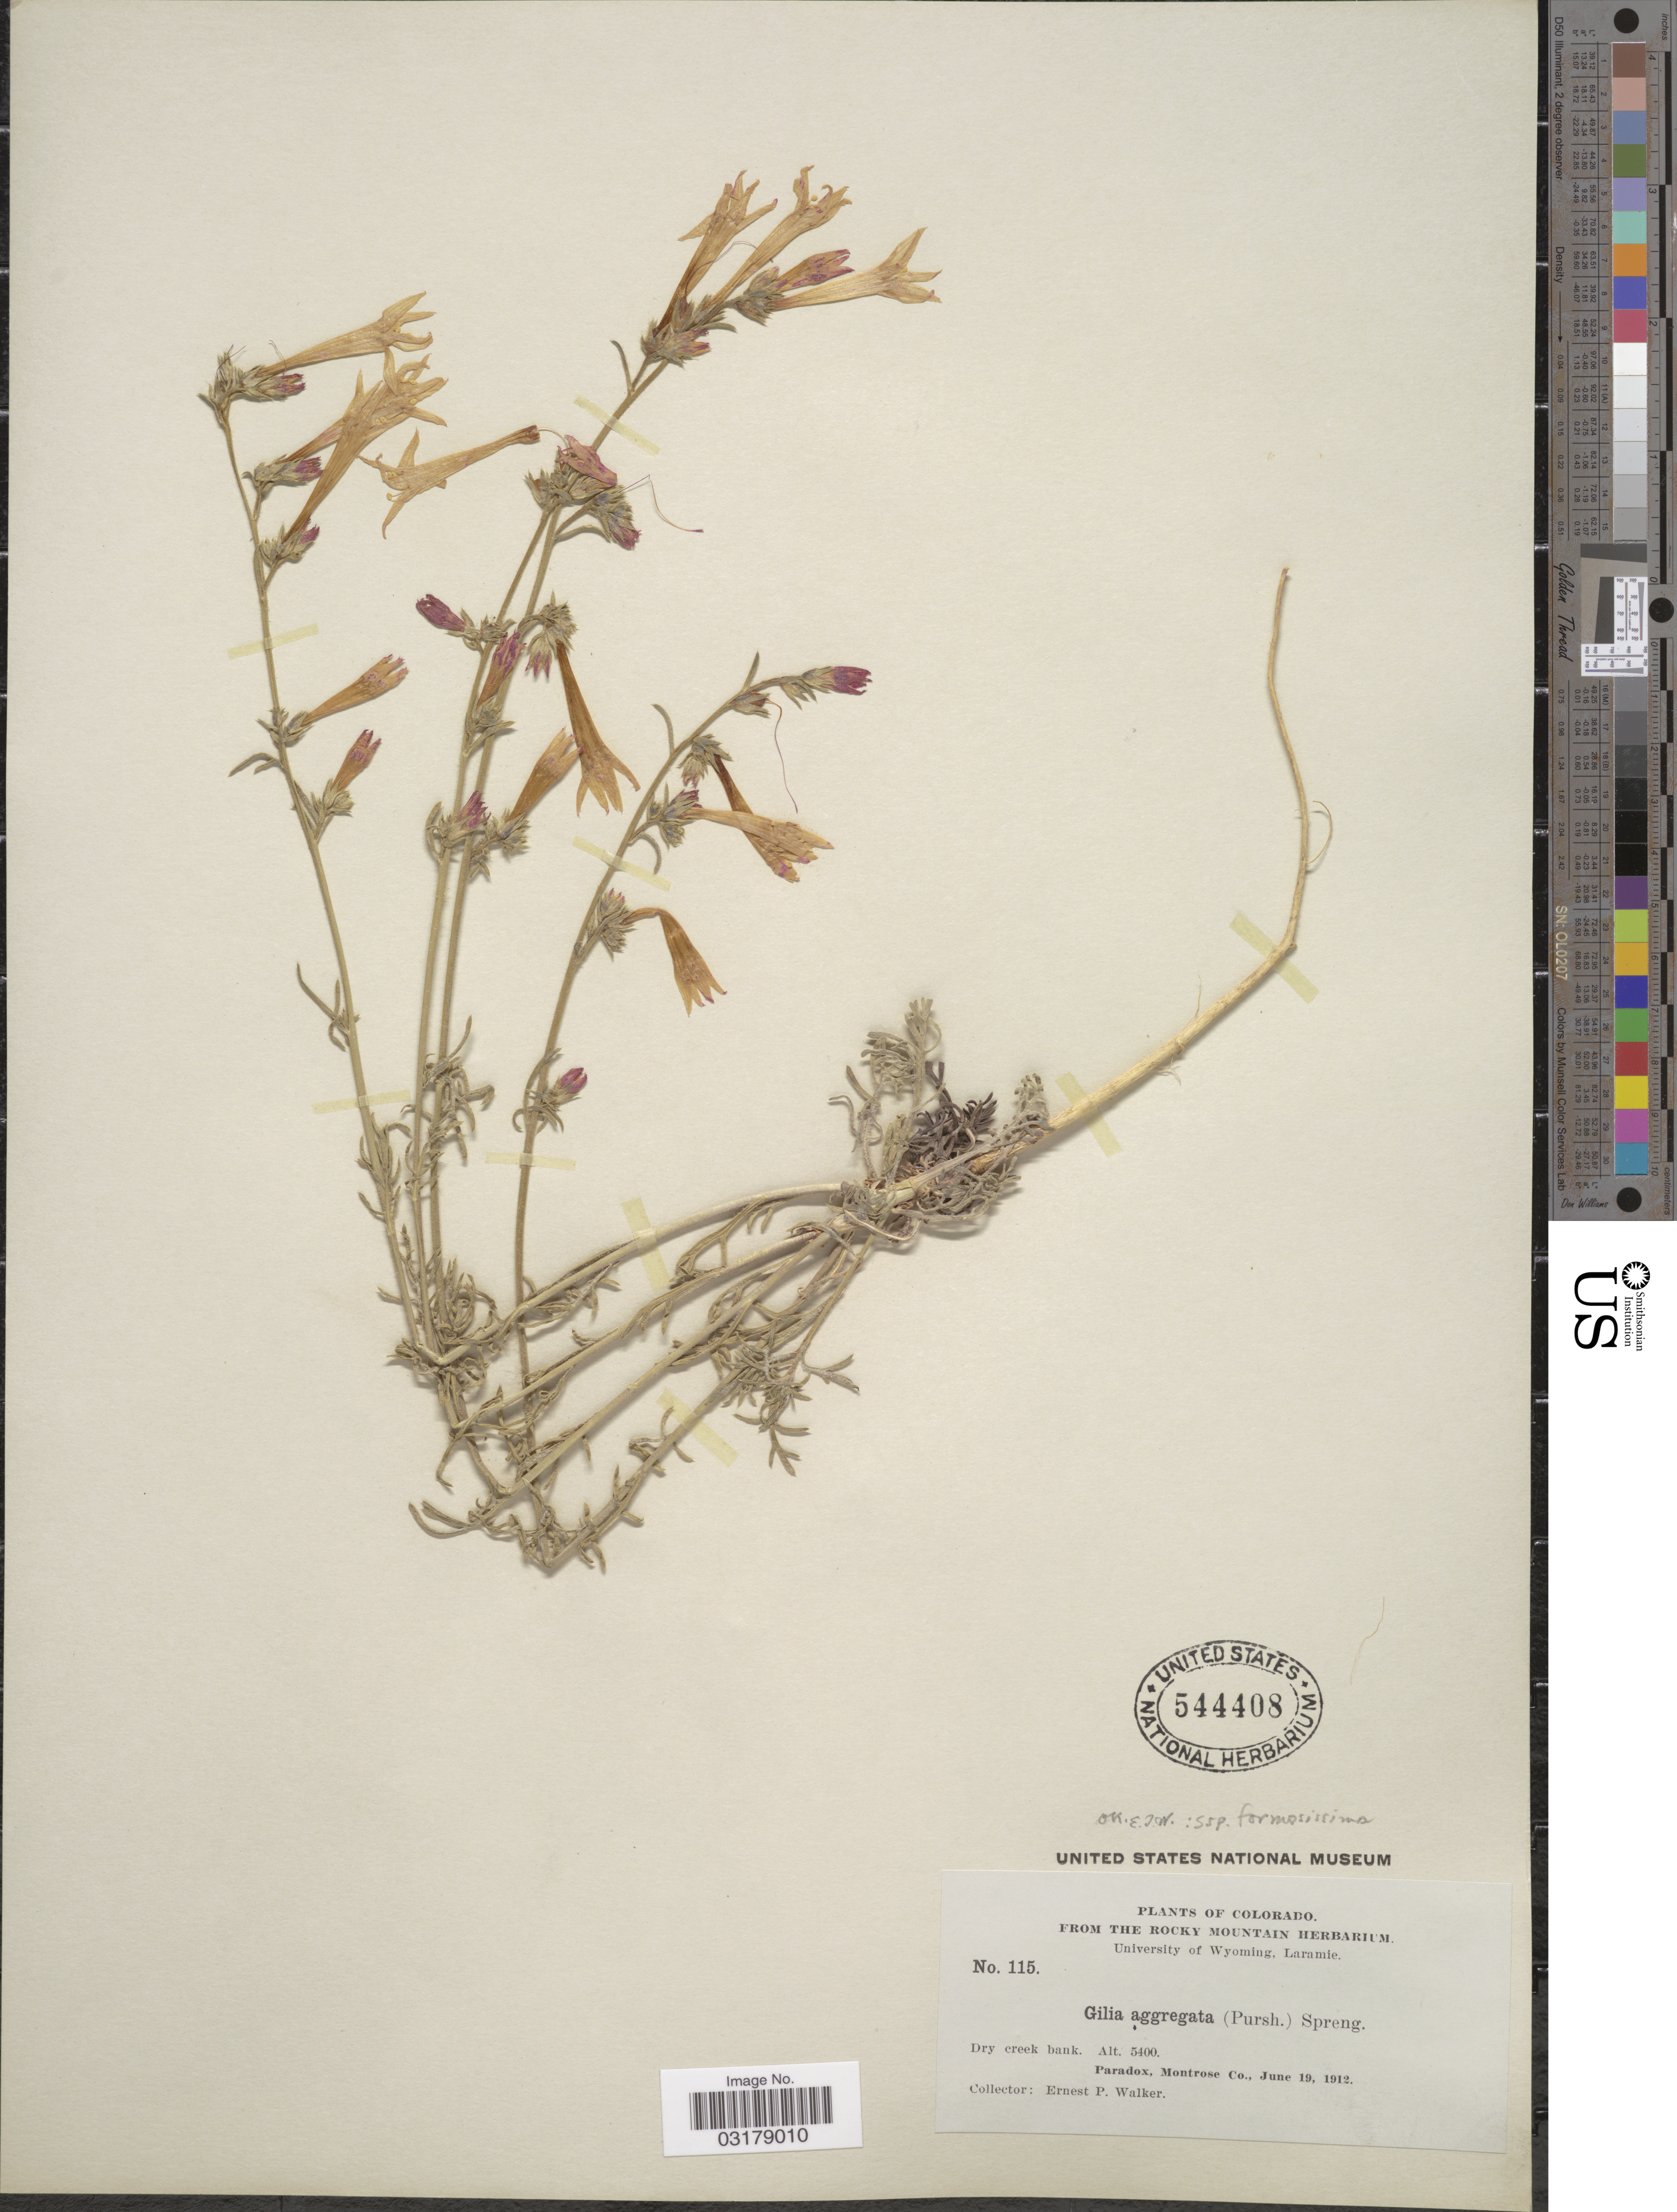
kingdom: Plantae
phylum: Tracheophyta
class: Magnoliopsida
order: Ericales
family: Polemoniaceae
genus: Ipomopsis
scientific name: Ipomopsis aggregata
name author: (Pursh) V.E. Grant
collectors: E. P. Walker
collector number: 115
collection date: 1912-06-19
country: United States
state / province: Colorado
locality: Paradox, Montrose Co.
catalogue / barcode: US 544408